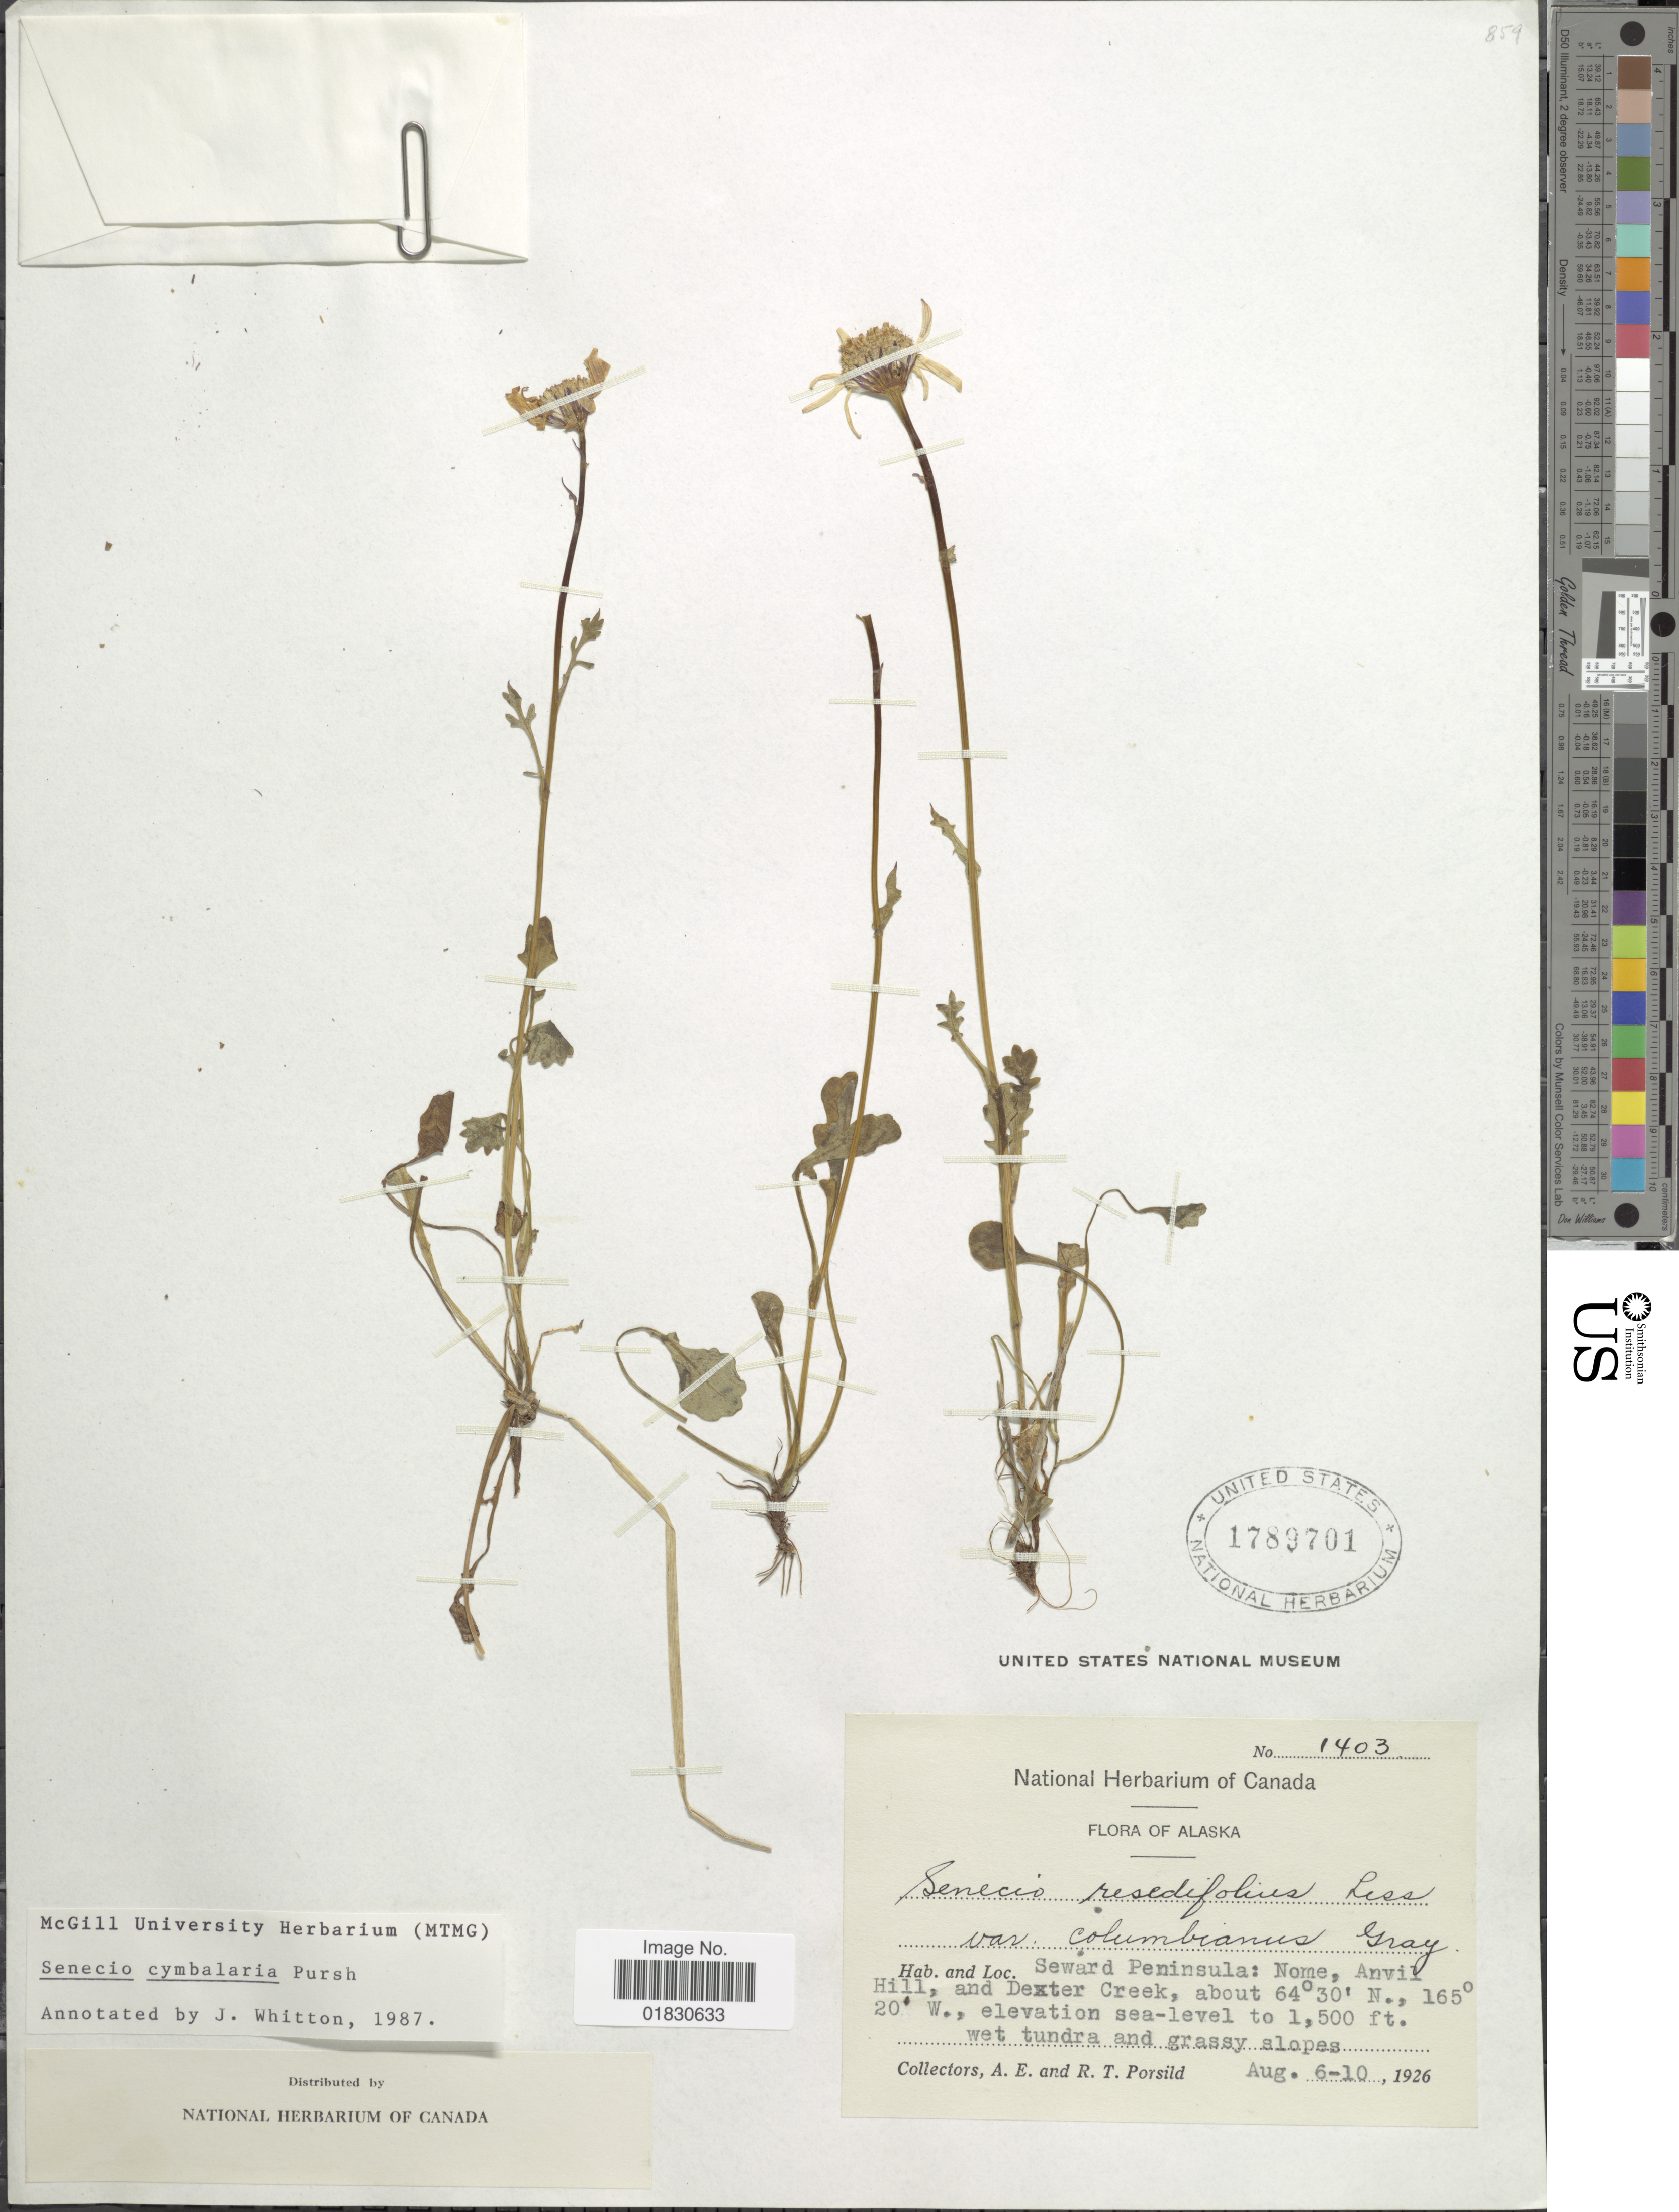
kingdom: Plantae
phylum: Tracheophyta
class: Magnoliopsida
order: Asterales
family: Asteraceae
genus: Packera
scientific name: Packera cymbalaria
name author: (Pursh) W.A. Weber & Á. Löve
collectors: A. E. Porsild & R. T. Porsild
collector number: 1403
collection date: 1926-08-06/1926-08-10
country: United States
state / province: Alaska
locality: Seward Peninsula: Nome, Anvil Hill, and Dexter Creek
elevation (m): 457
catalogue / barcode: US 1789701